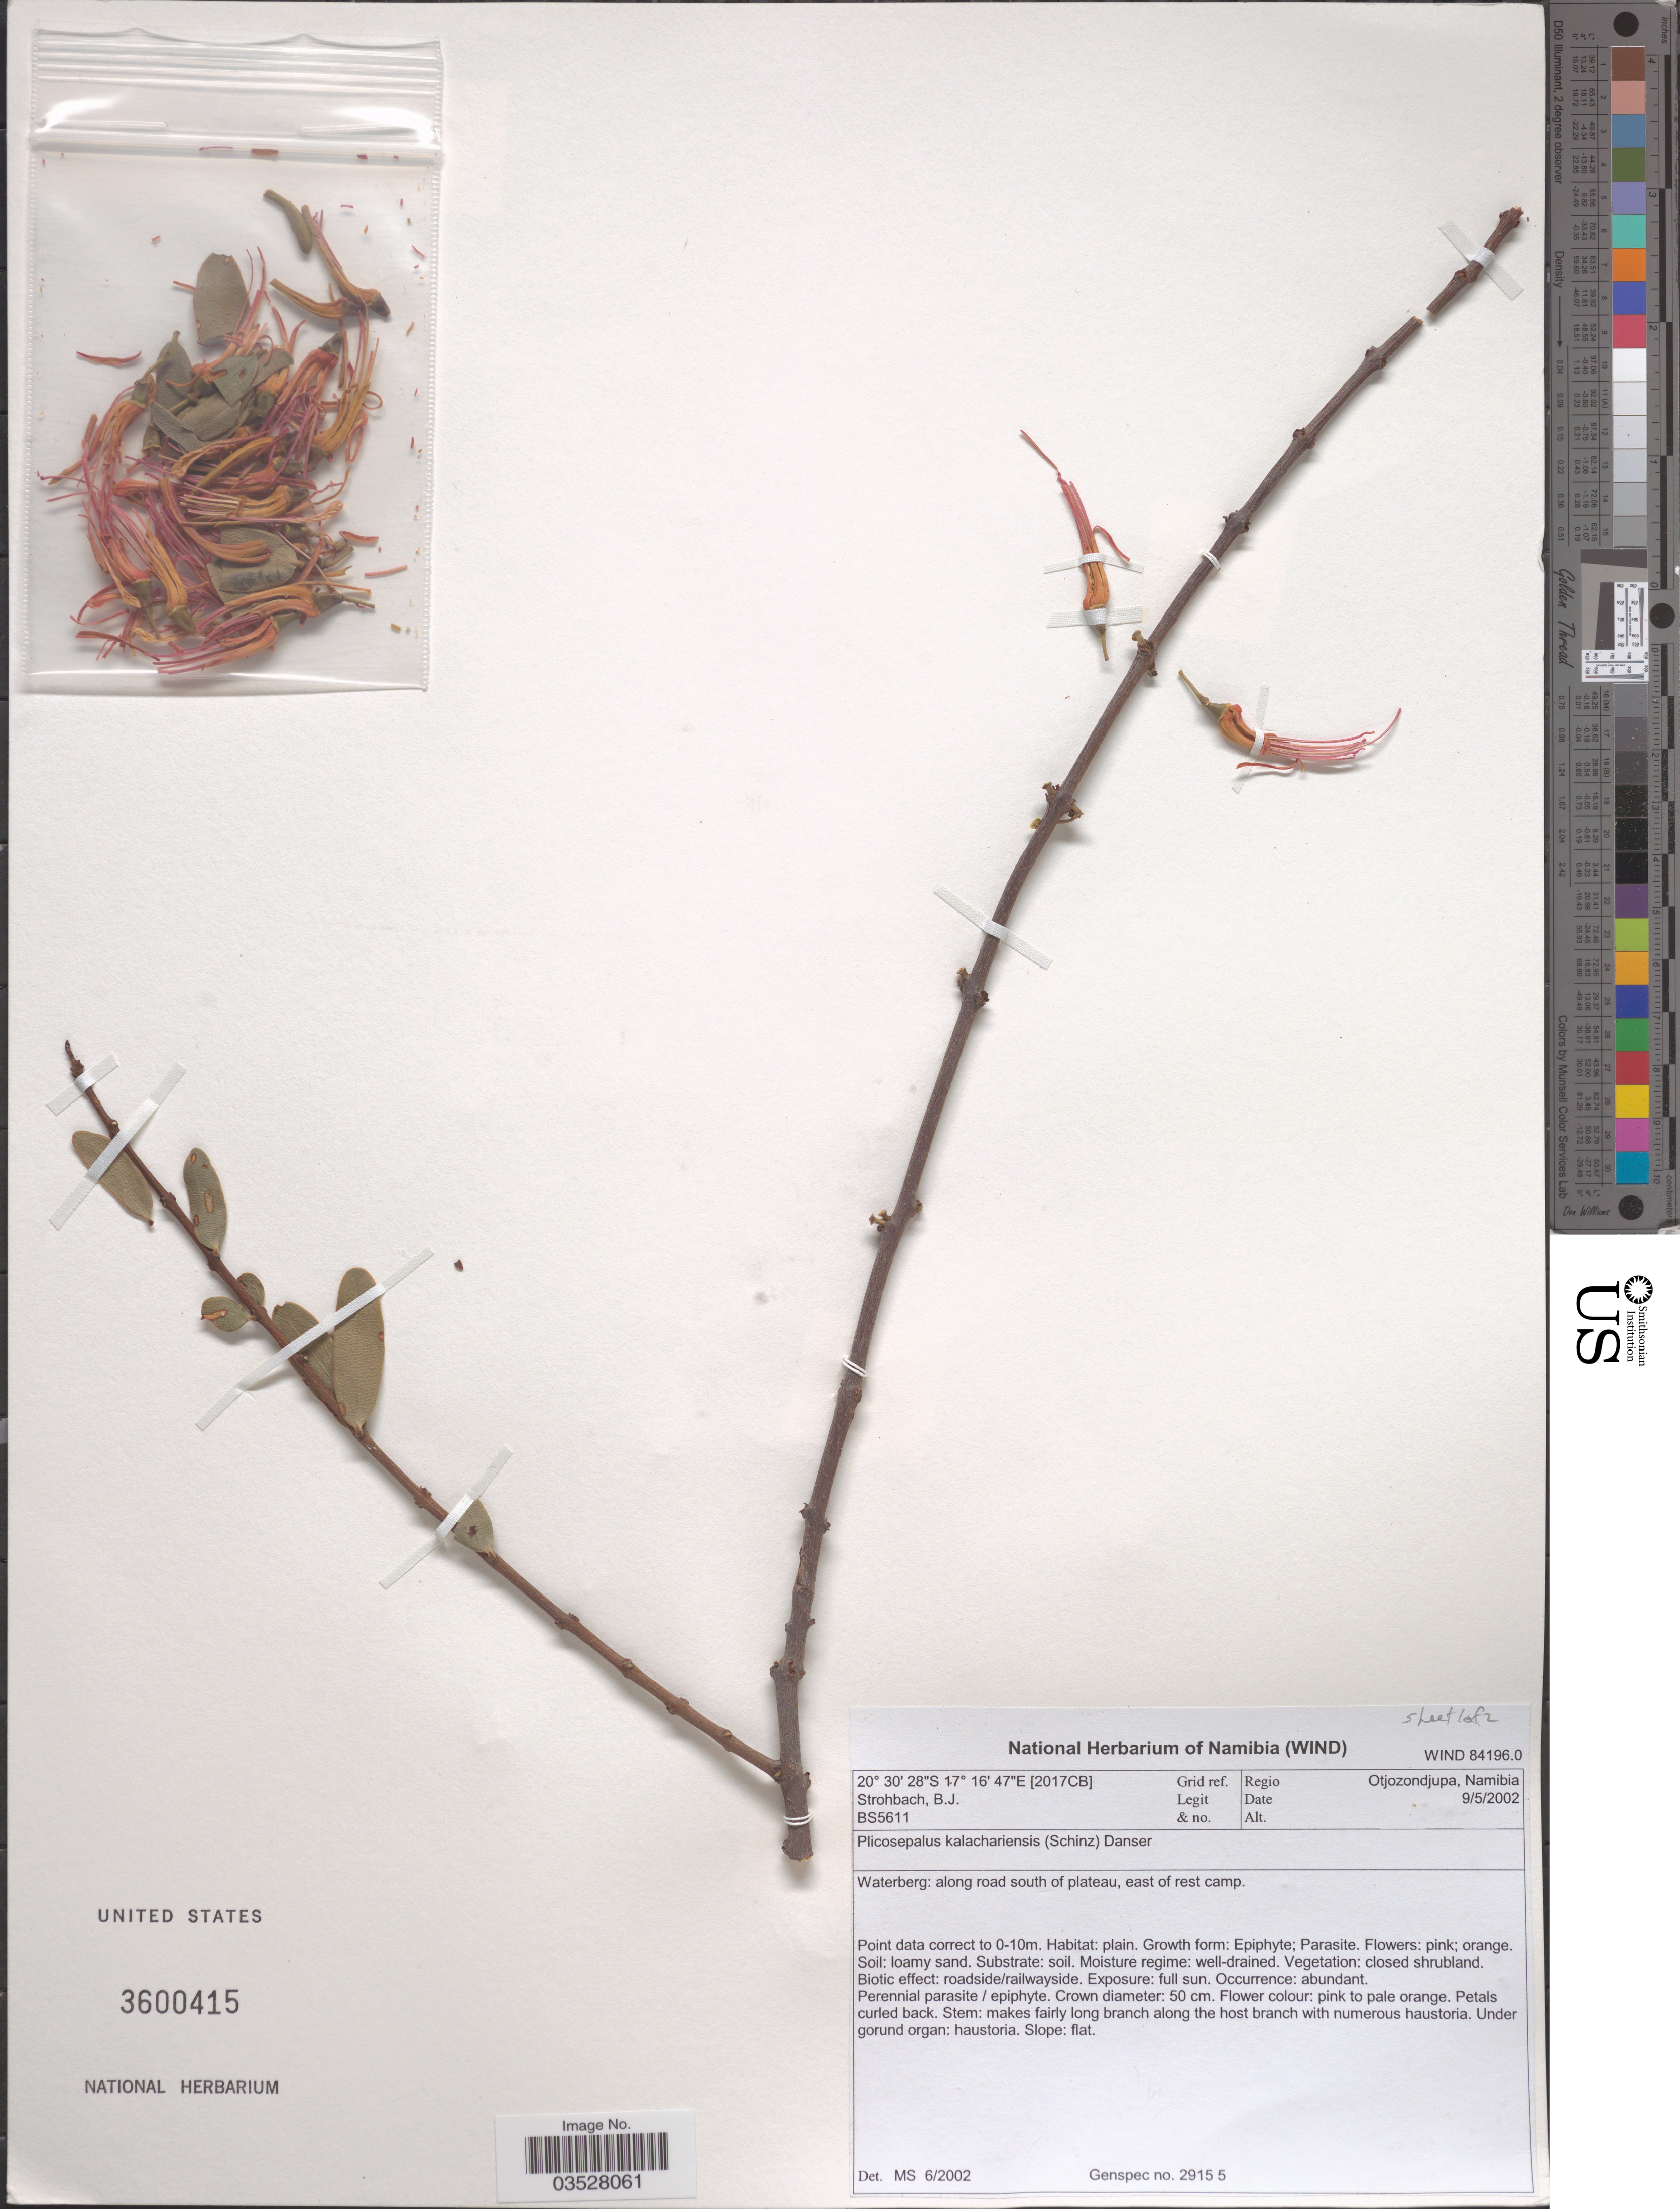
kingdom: Plantae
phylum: Tracheophyta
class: Magnoliopsida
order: Santalales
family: Loranthaceae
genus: Plicosepalus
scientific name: Plicosepalus kalachariensis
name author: (Schinz) Danser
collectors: B. Strohbach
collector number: BS5611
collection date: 2002-05-09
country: Namibia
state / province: Otjozondjupa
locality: Grid ref. [2017CB]. Regio Otjozondjupa, Namibia. Waterberg: along road south of plateau, east of rest camp.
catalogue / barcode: US 3600415